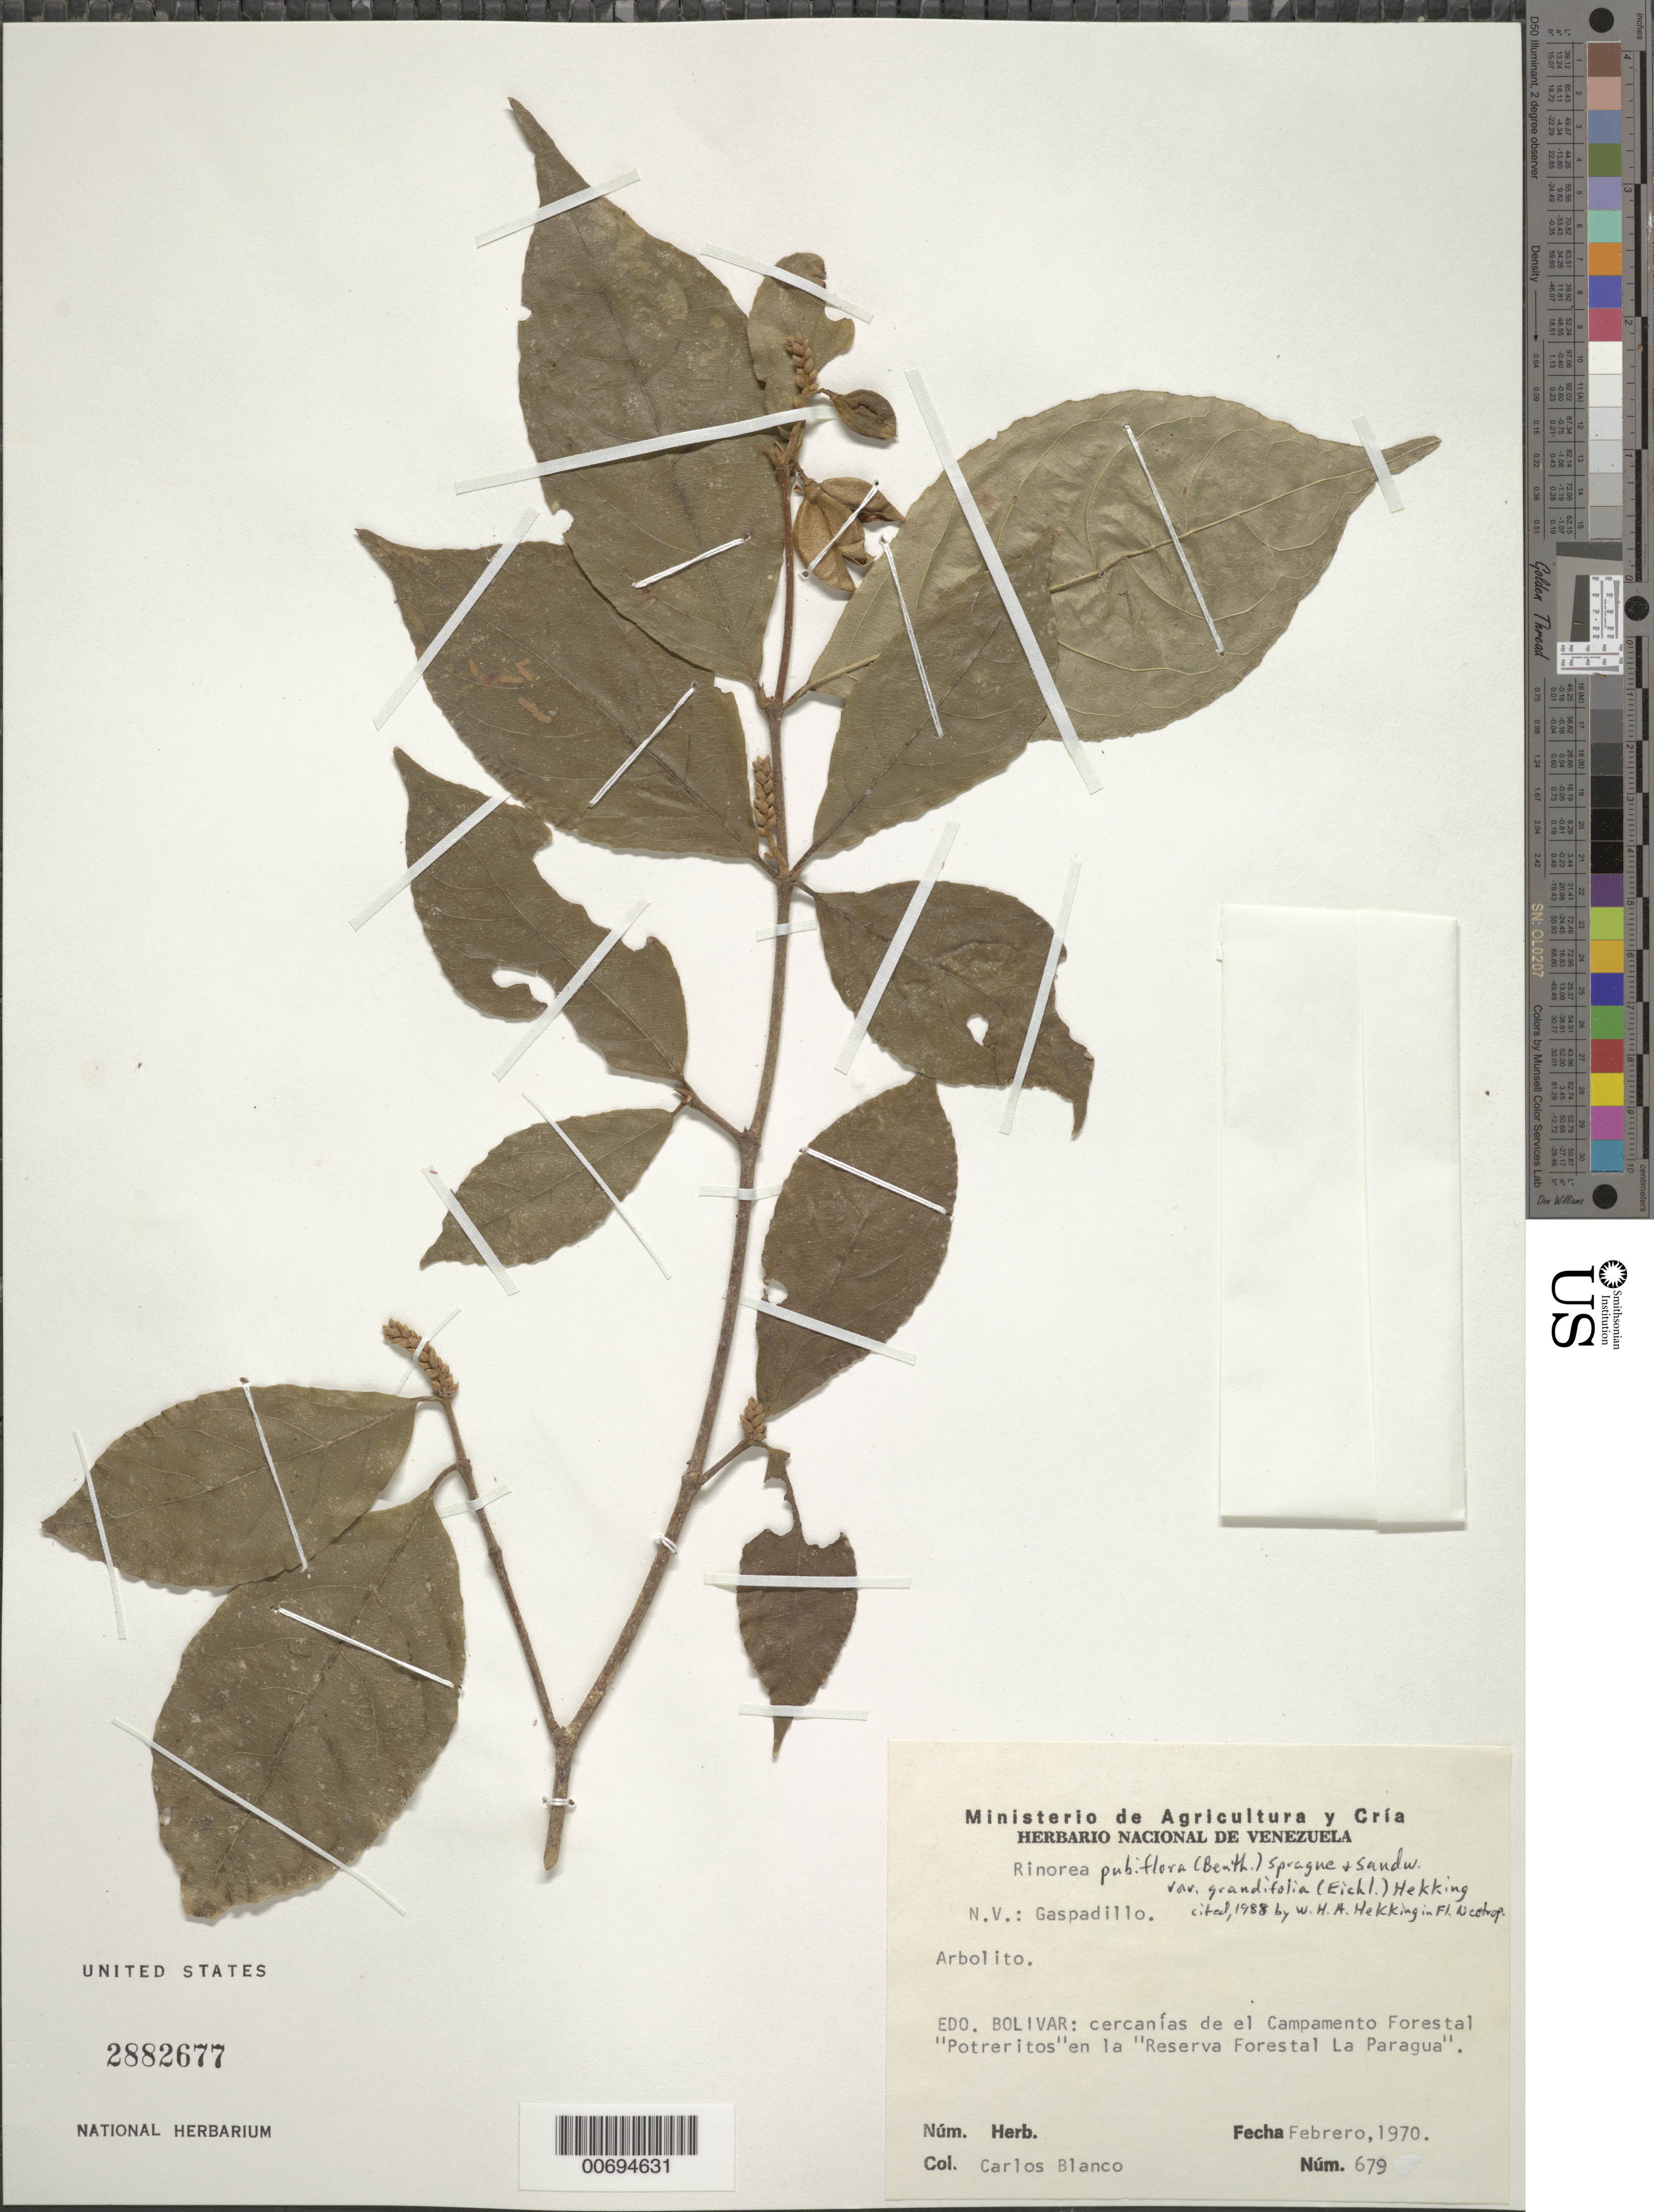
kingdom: Plantae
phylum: Tracheophyta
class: Magnoliopsida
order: Malpighiales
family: Violaceae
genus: Rinorea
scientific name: Rinorea pubiflora var. grandifolia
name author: (Eichler) Hekking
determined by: Hekking, W. H. A.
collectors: C. A. Blanco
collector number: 679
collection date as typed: Feb-70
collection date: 1970-02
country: Venezuela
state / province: Bolívar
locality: Reserva Forestal La Paragua, cercanias de el Campamento Forestal "Potreritos"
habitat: Cercanías del campamento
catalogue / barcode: US 2882677